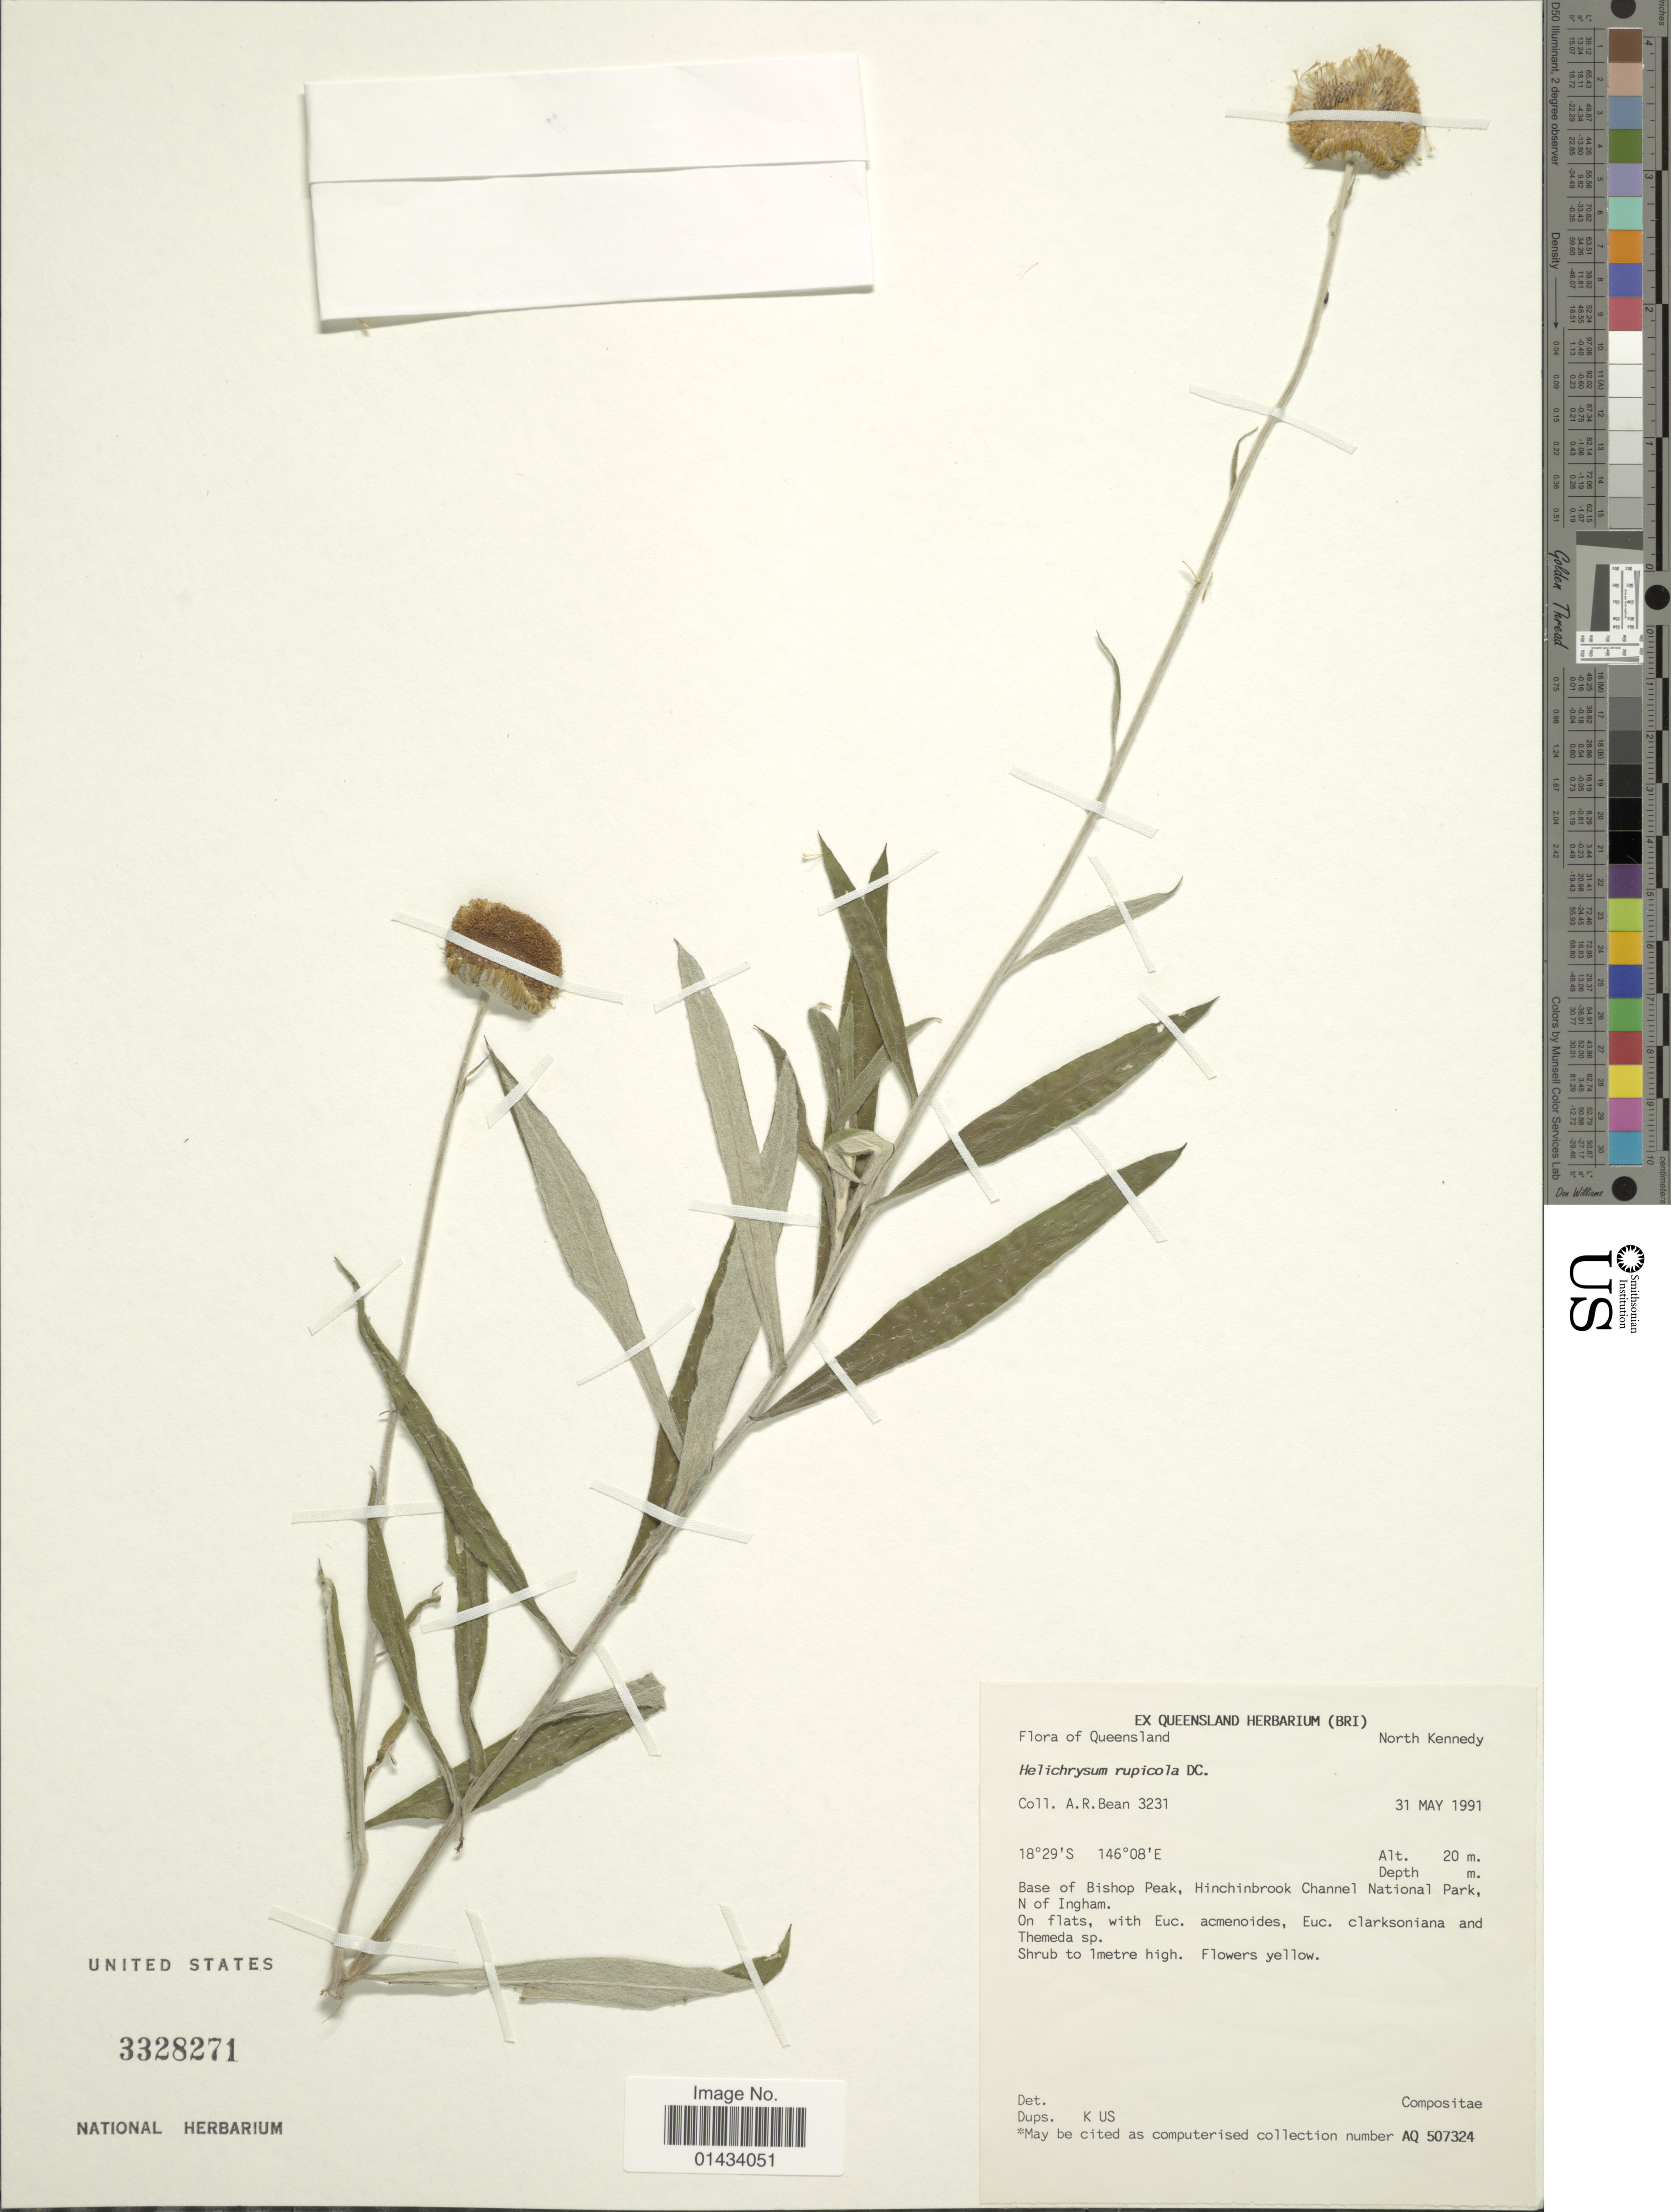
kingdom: Plantae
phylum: Tracheophyta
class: Magnoliopsida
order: Asterales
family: Asteraceae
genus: Coronidium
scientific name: Coronidium rupicola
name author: (DC.) Paul G. Wilson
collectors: A. R. Bean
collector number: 3231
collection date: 1991-05-31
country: Australia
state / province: Queensland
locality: Base of Bishop Peak, Hinchinbrook Channel Natinal Park, N of Ingham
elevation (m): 20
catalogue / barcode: US 3328271